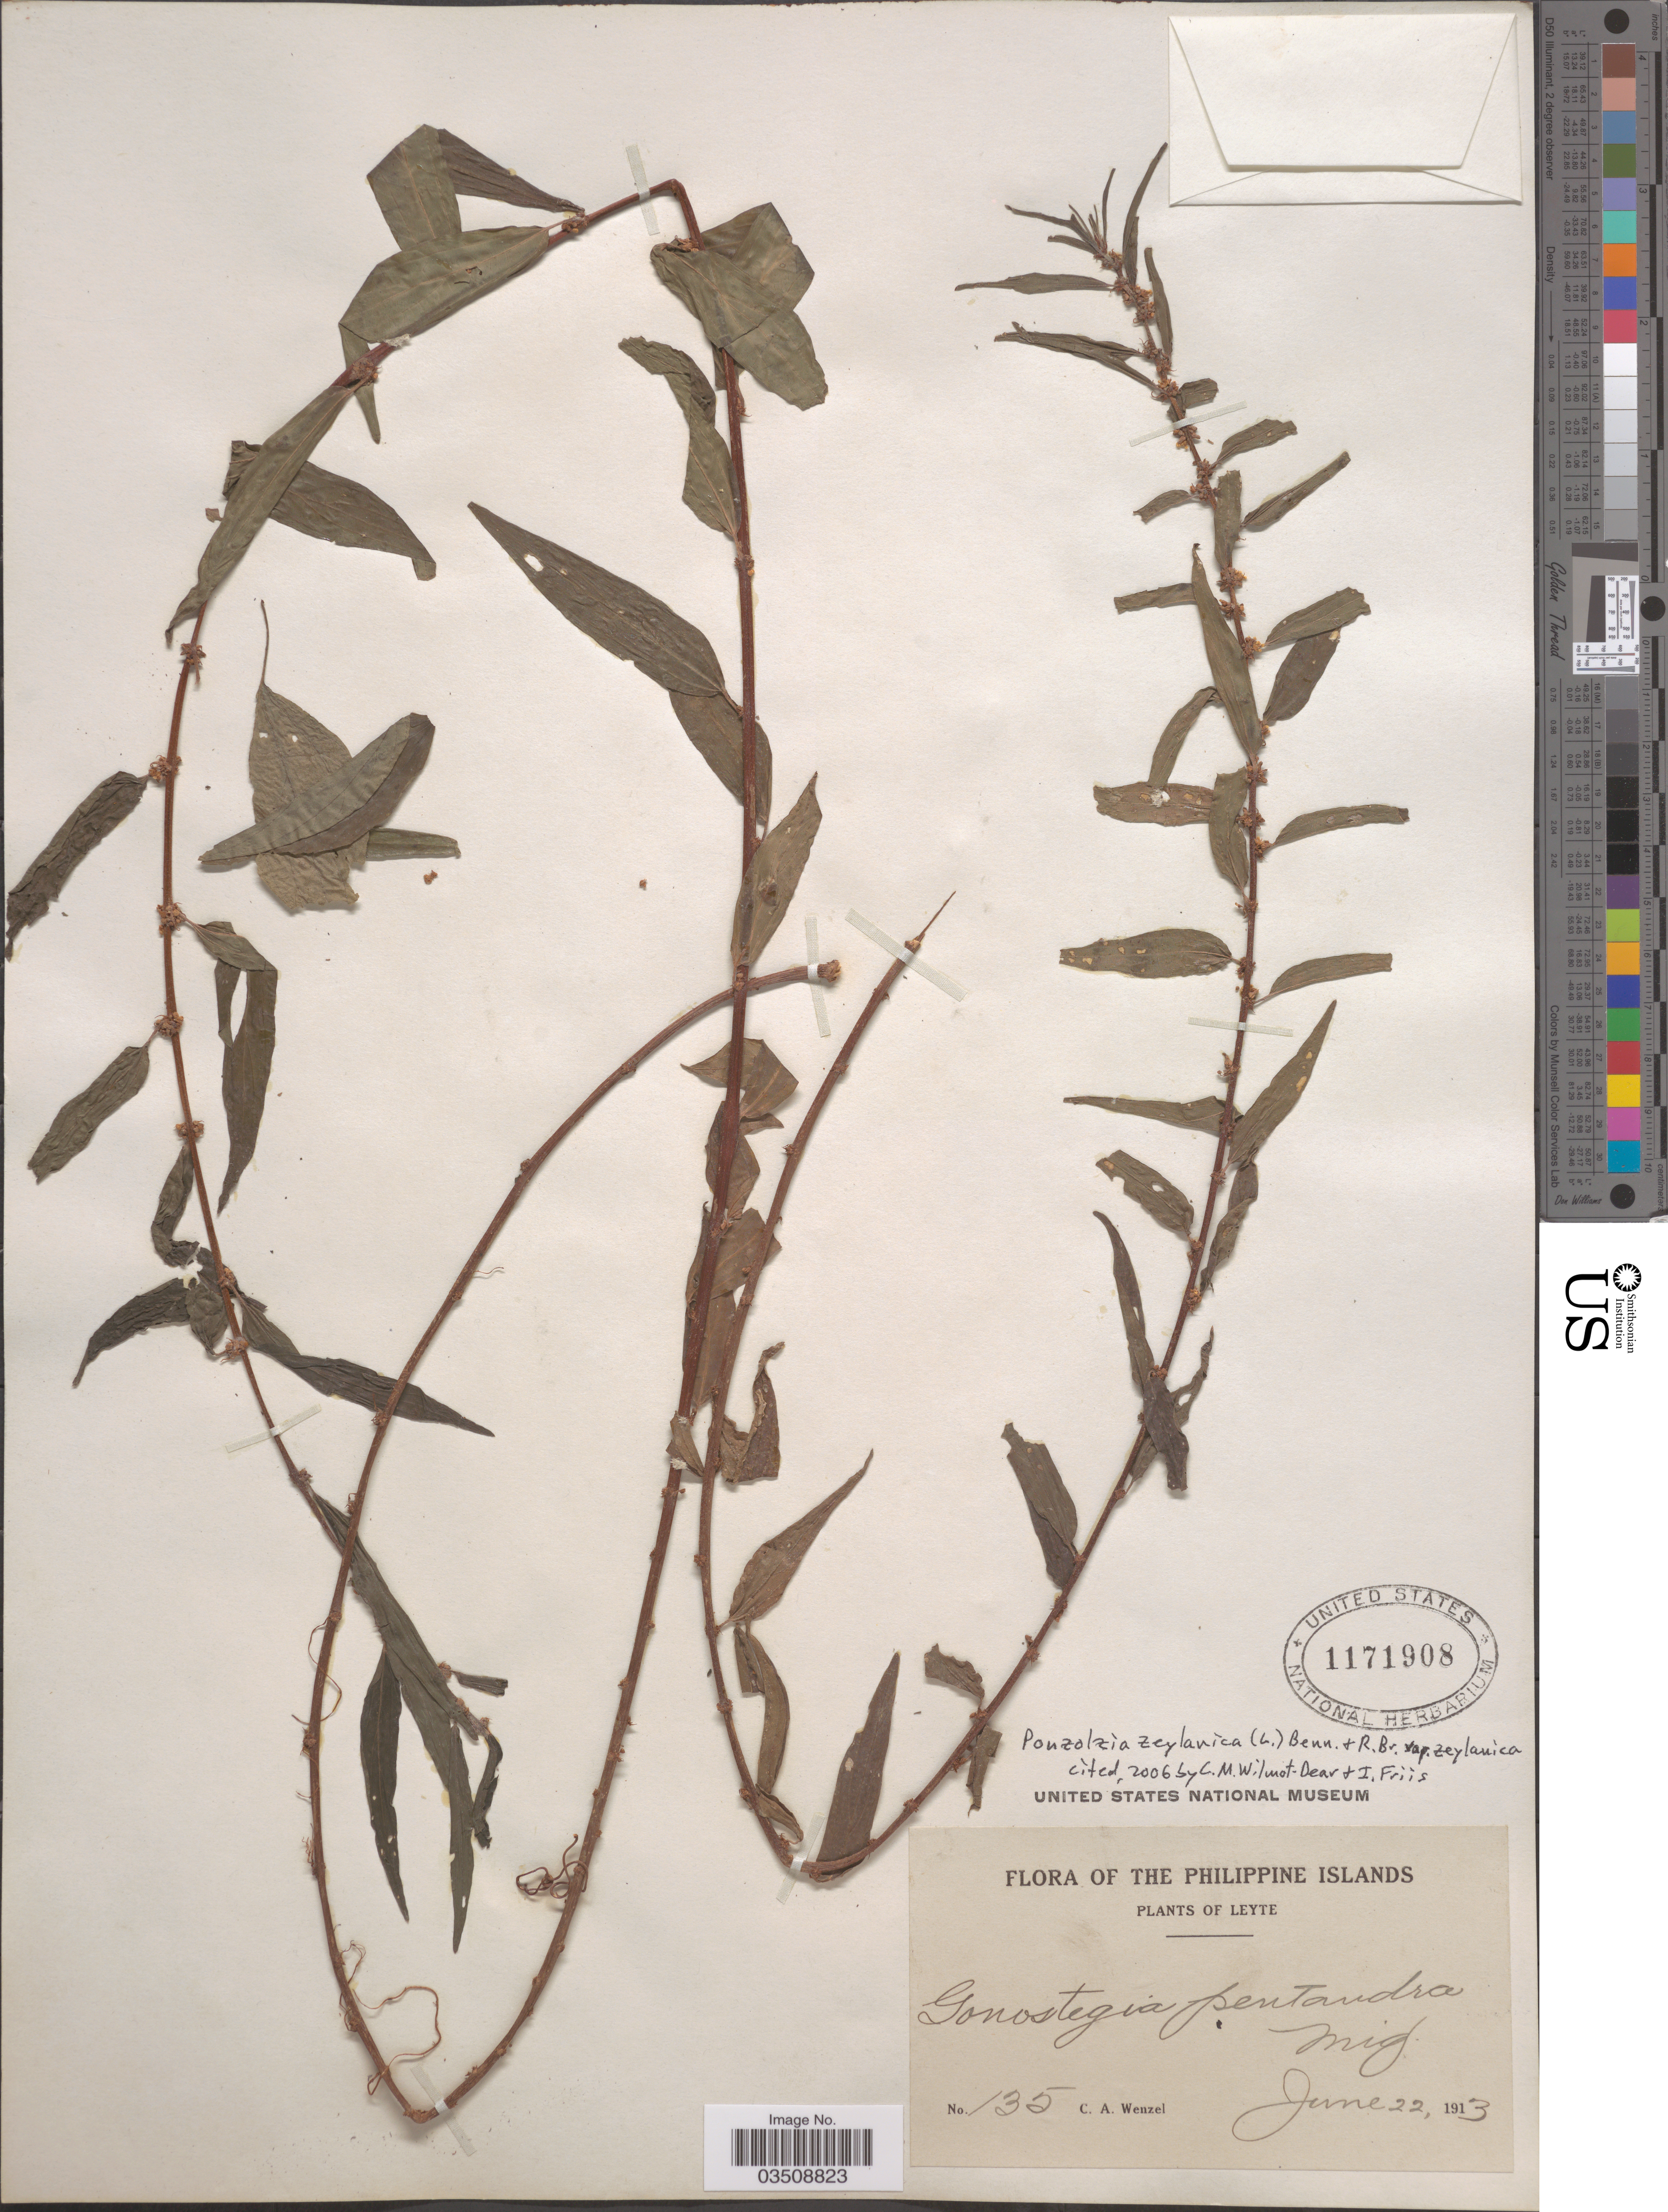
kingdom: Plantae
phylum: Tracheophyta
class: Magnoliopsida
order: Rosales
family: Urticaceae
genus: Pouzolzia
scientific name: Pouzolzia zeylanica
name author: (L.) Benn.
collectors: C. Wenzel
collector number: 135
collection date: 1913-06-22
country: Philippines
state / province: Eastern Visayas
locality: Leyte.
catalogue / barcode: US 1171908